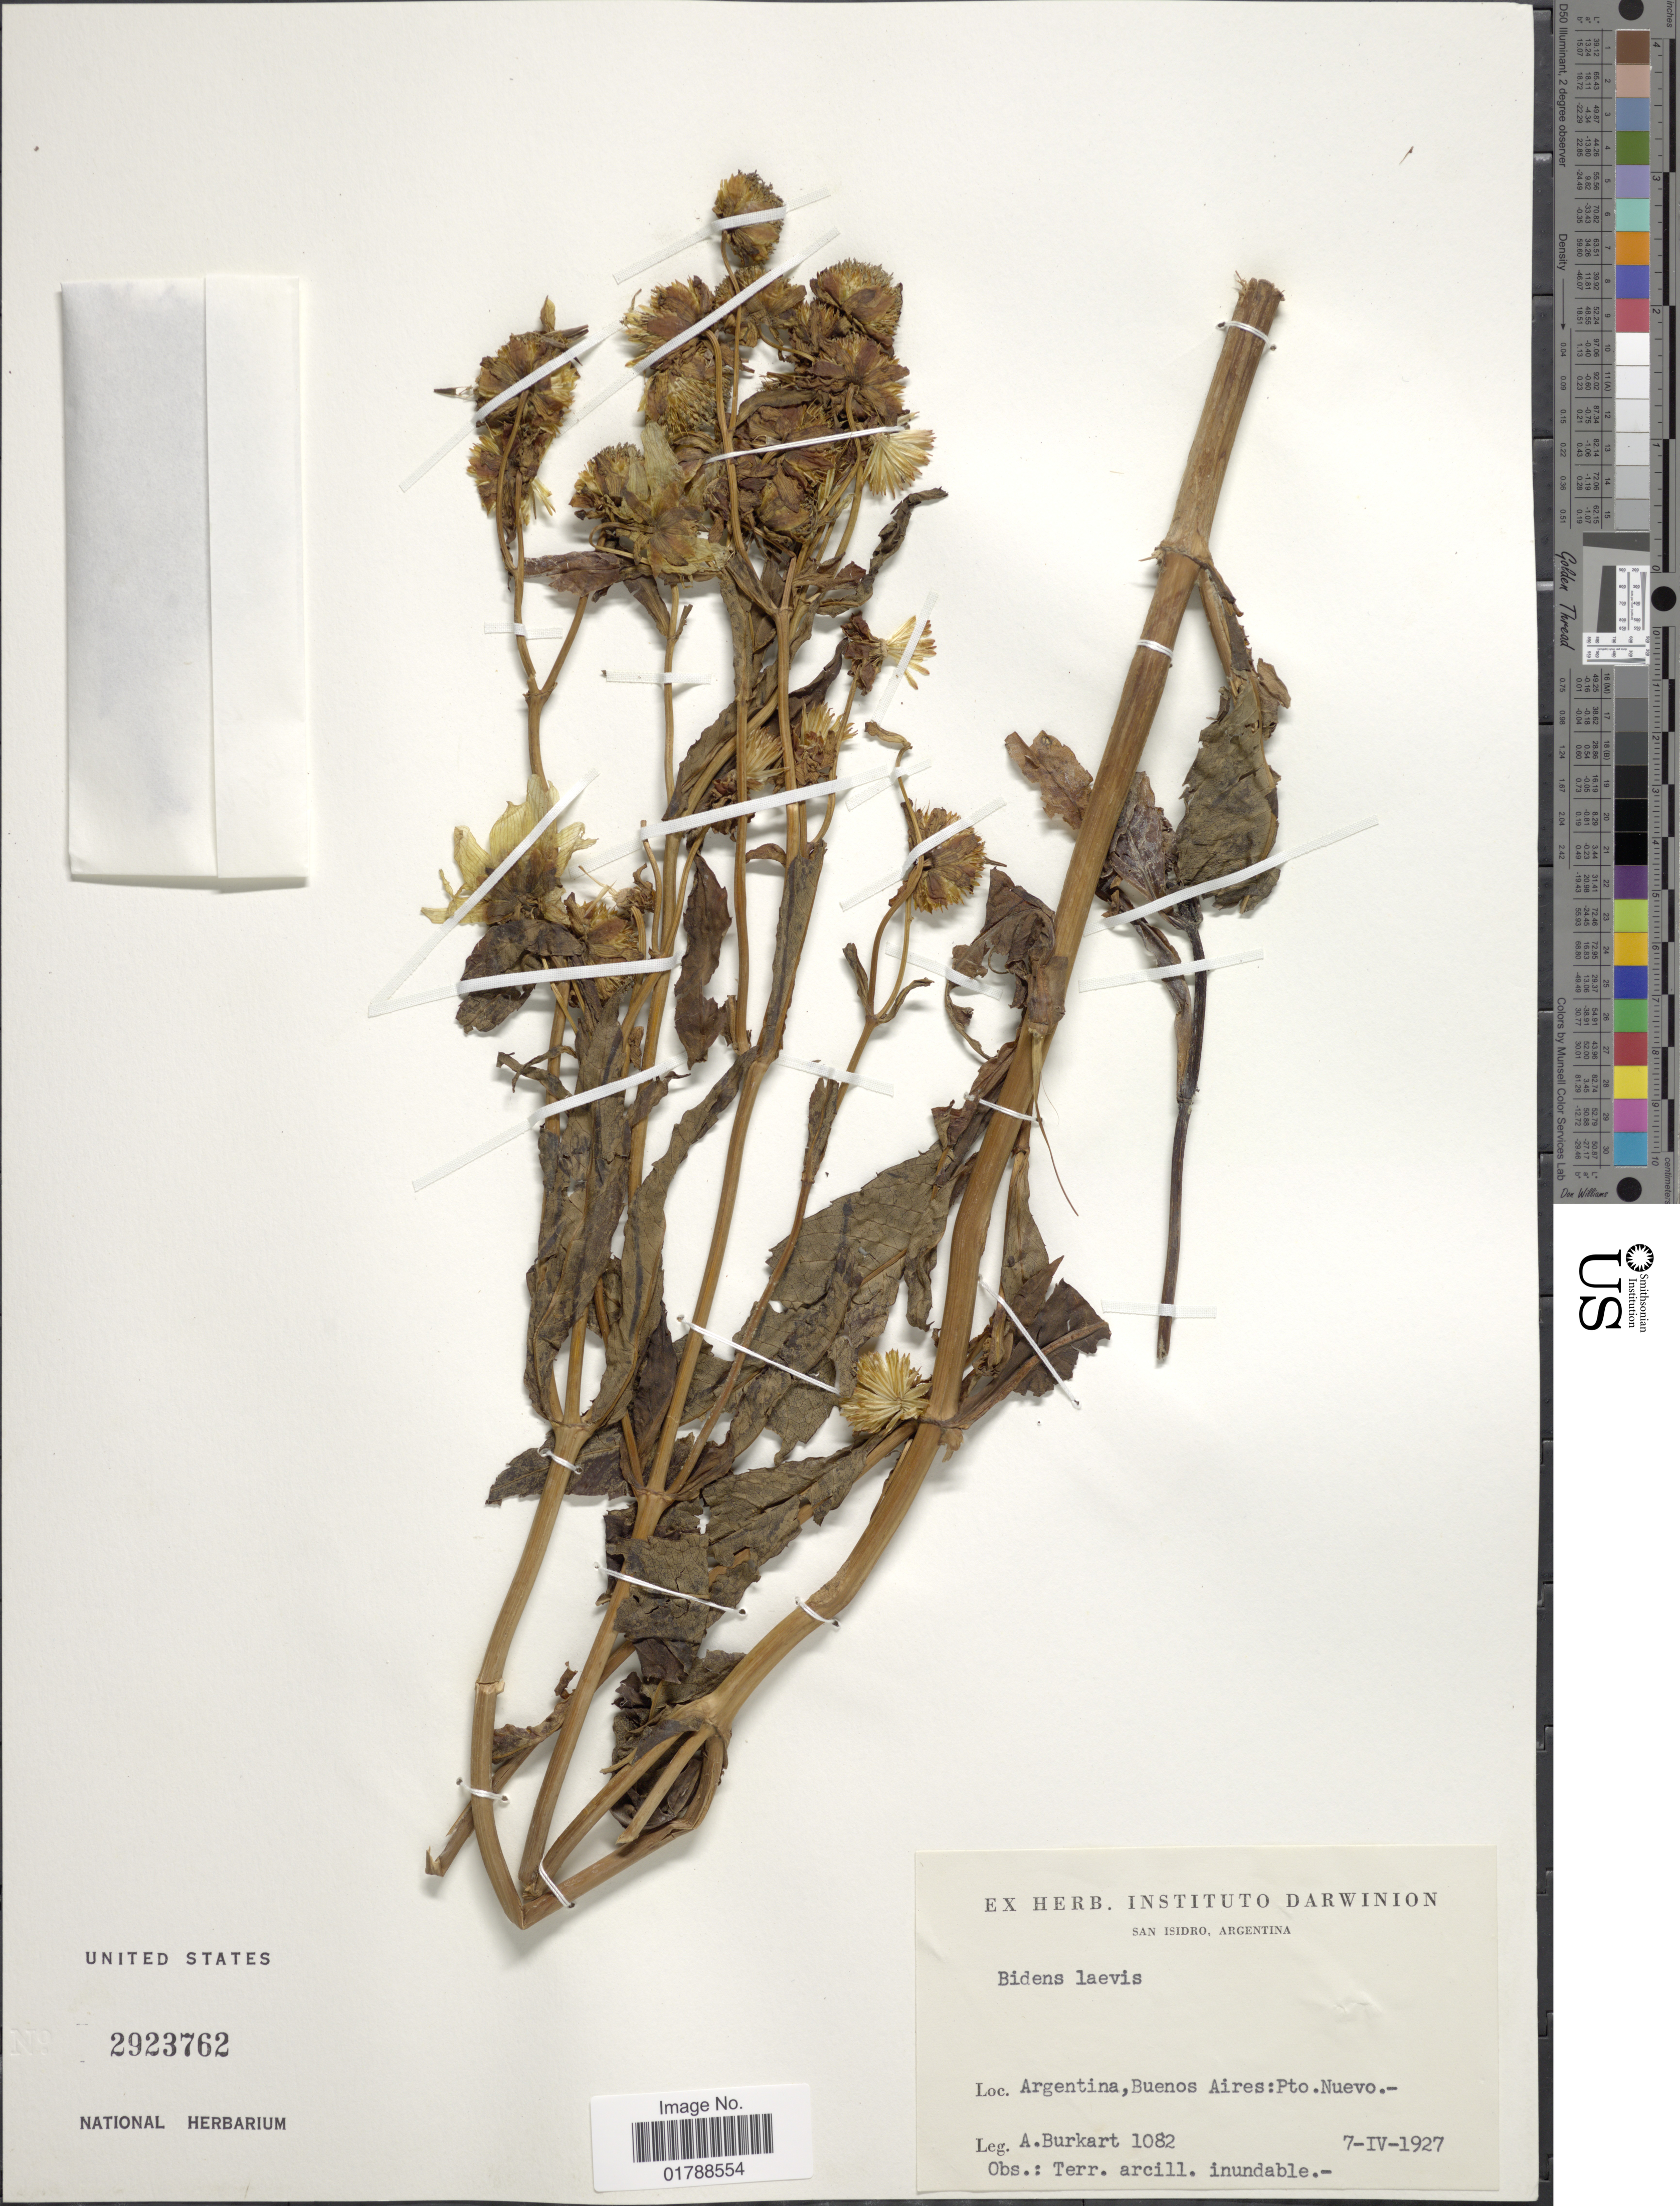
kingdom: Plantae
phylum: Tracheophyta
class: Magnoliopsida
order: Asterales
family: Asteraceae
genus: Bidens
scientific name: Bidens laevis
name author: (L.) Britton, Stearns & Poggenb.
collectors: A. E. Burkart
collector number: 1082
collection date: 1927-04-07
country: Argentina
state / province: Buenos Aires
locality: Pto. Nuevo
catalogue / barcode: US 2923762